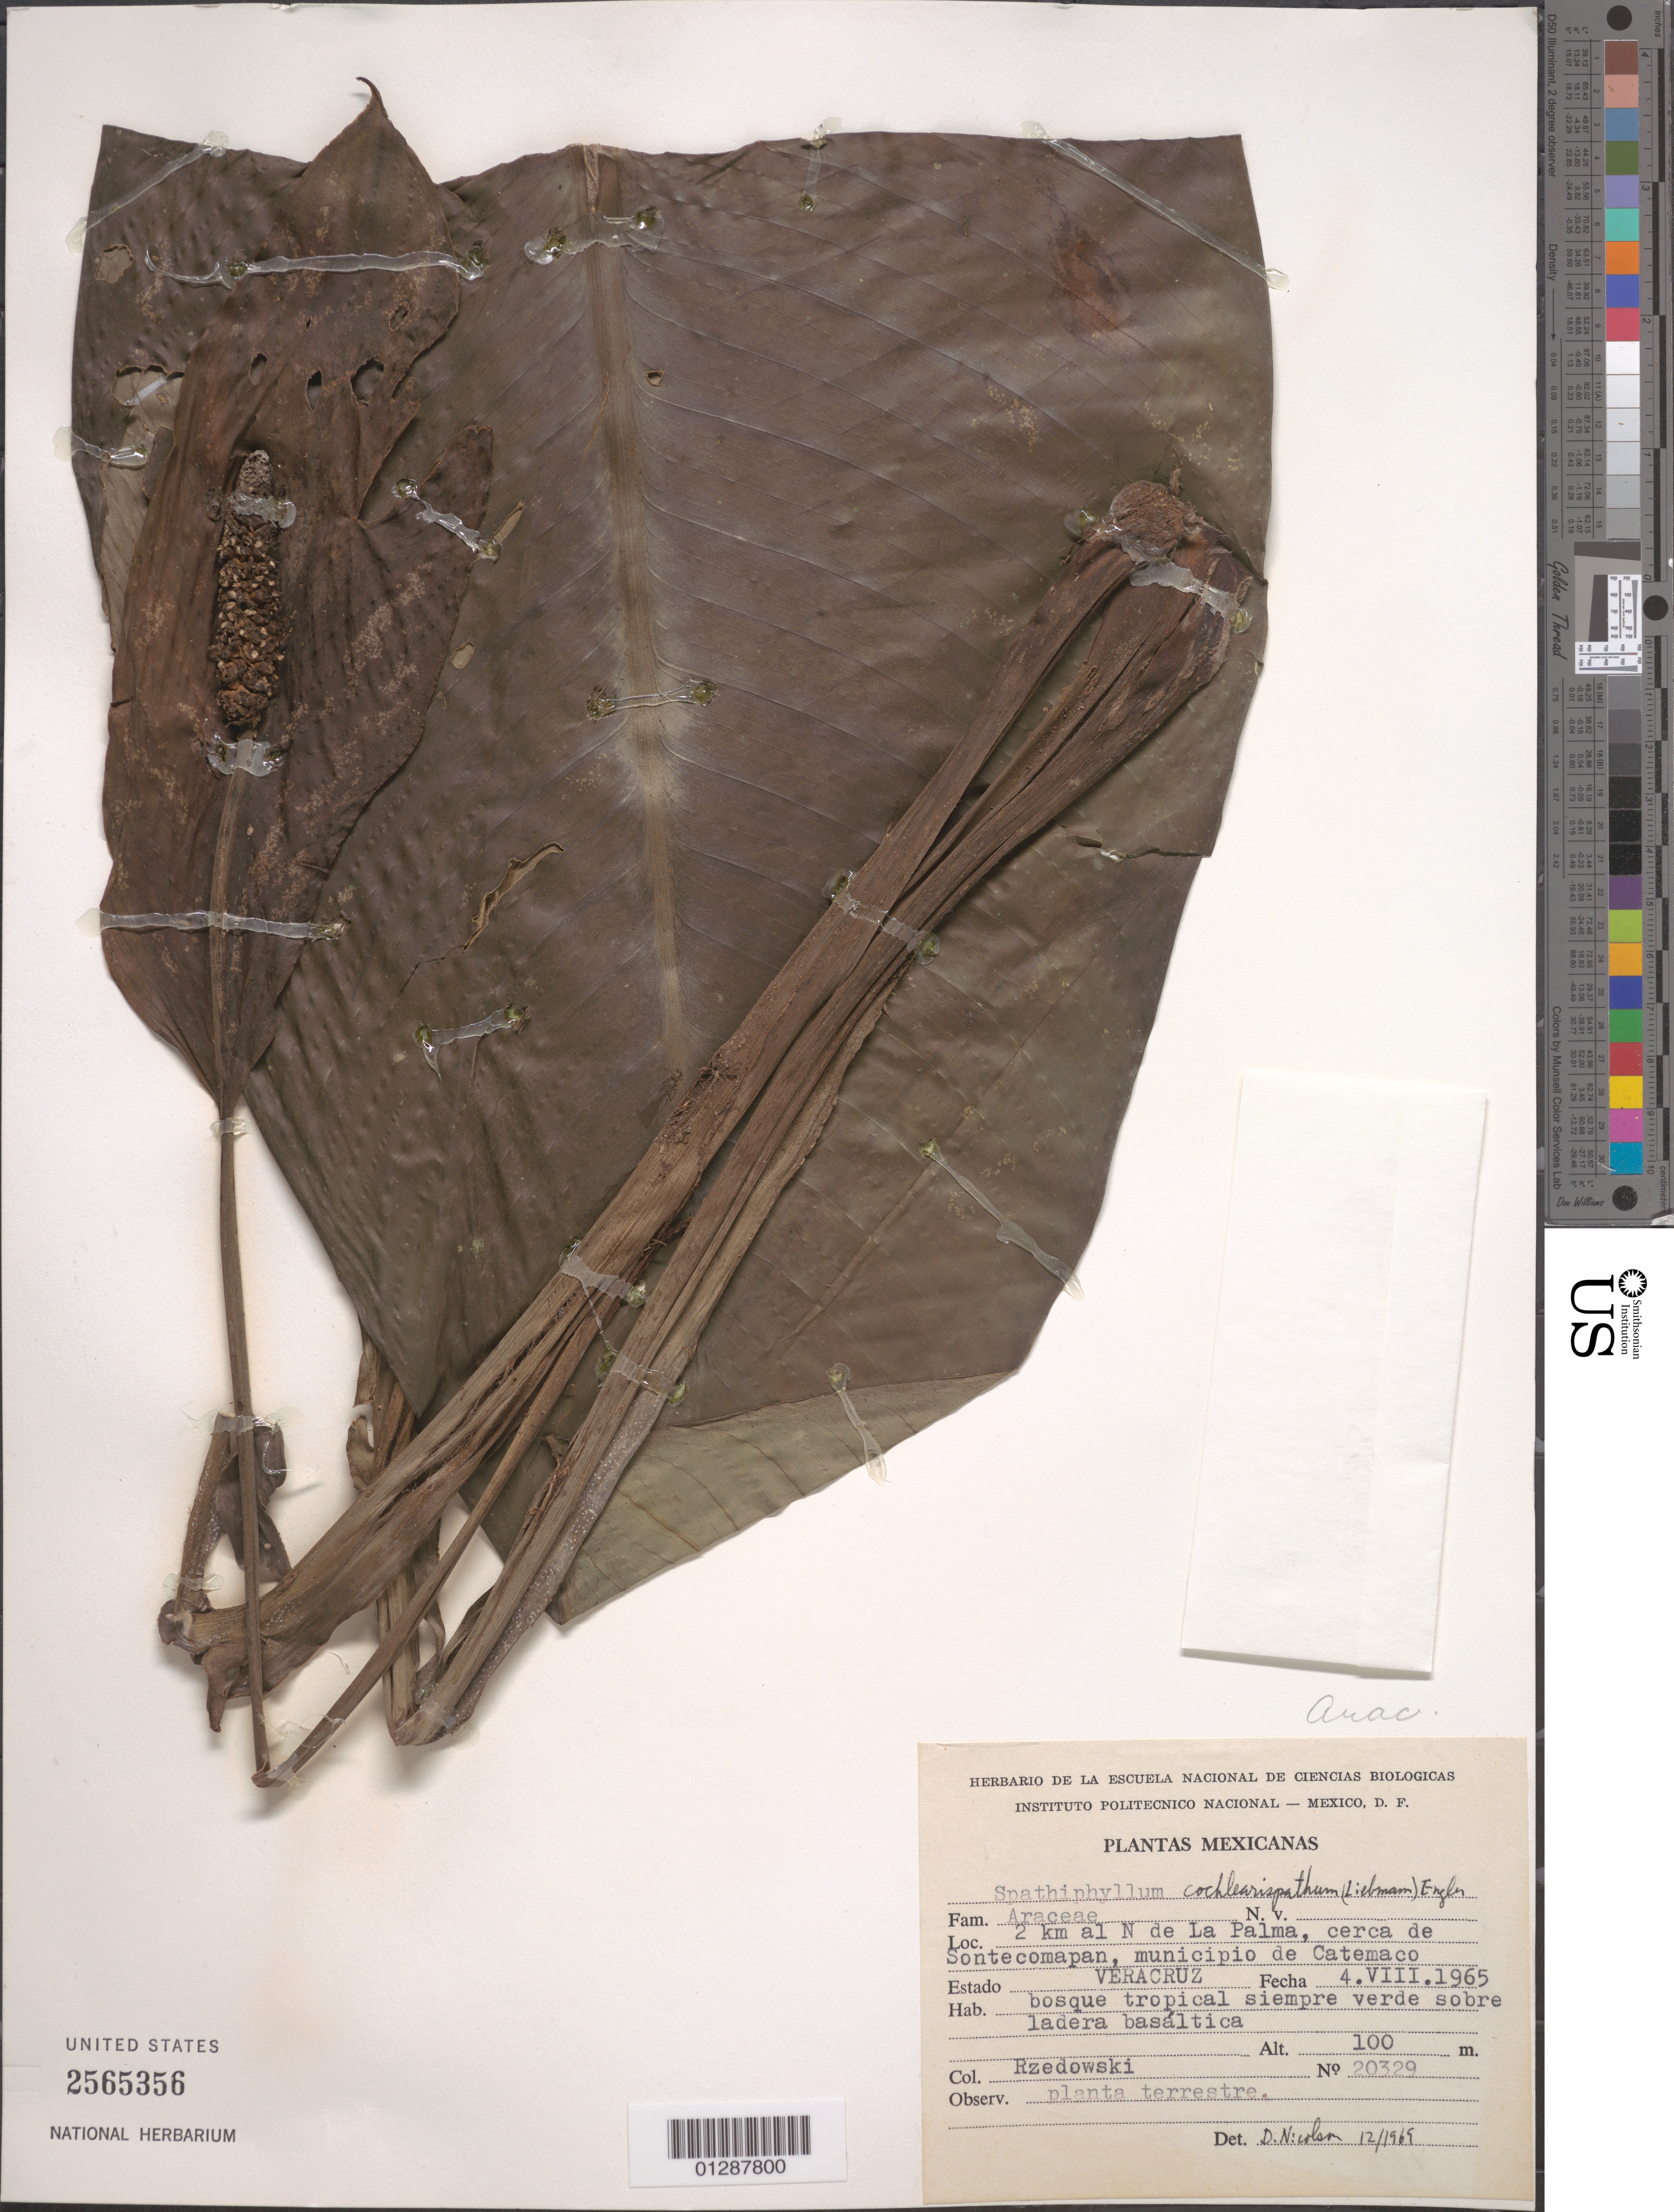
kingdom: Plantae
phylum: Tracheophyta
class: Liliopsida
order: Alismatales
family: Araceae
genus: Spathiphyllum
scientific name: Spathiphyllum cochlearispathum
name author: (Liebm.) Engl.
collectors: Rzedowski, --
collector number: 20329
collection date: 1965-08-04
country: Mexico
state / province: Veracruz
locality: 2 km al N de La Palma, cerca de Sontecomapan, municipio de Catemaco. Estado Veracruz.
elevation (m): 100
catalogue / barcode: US 2565356